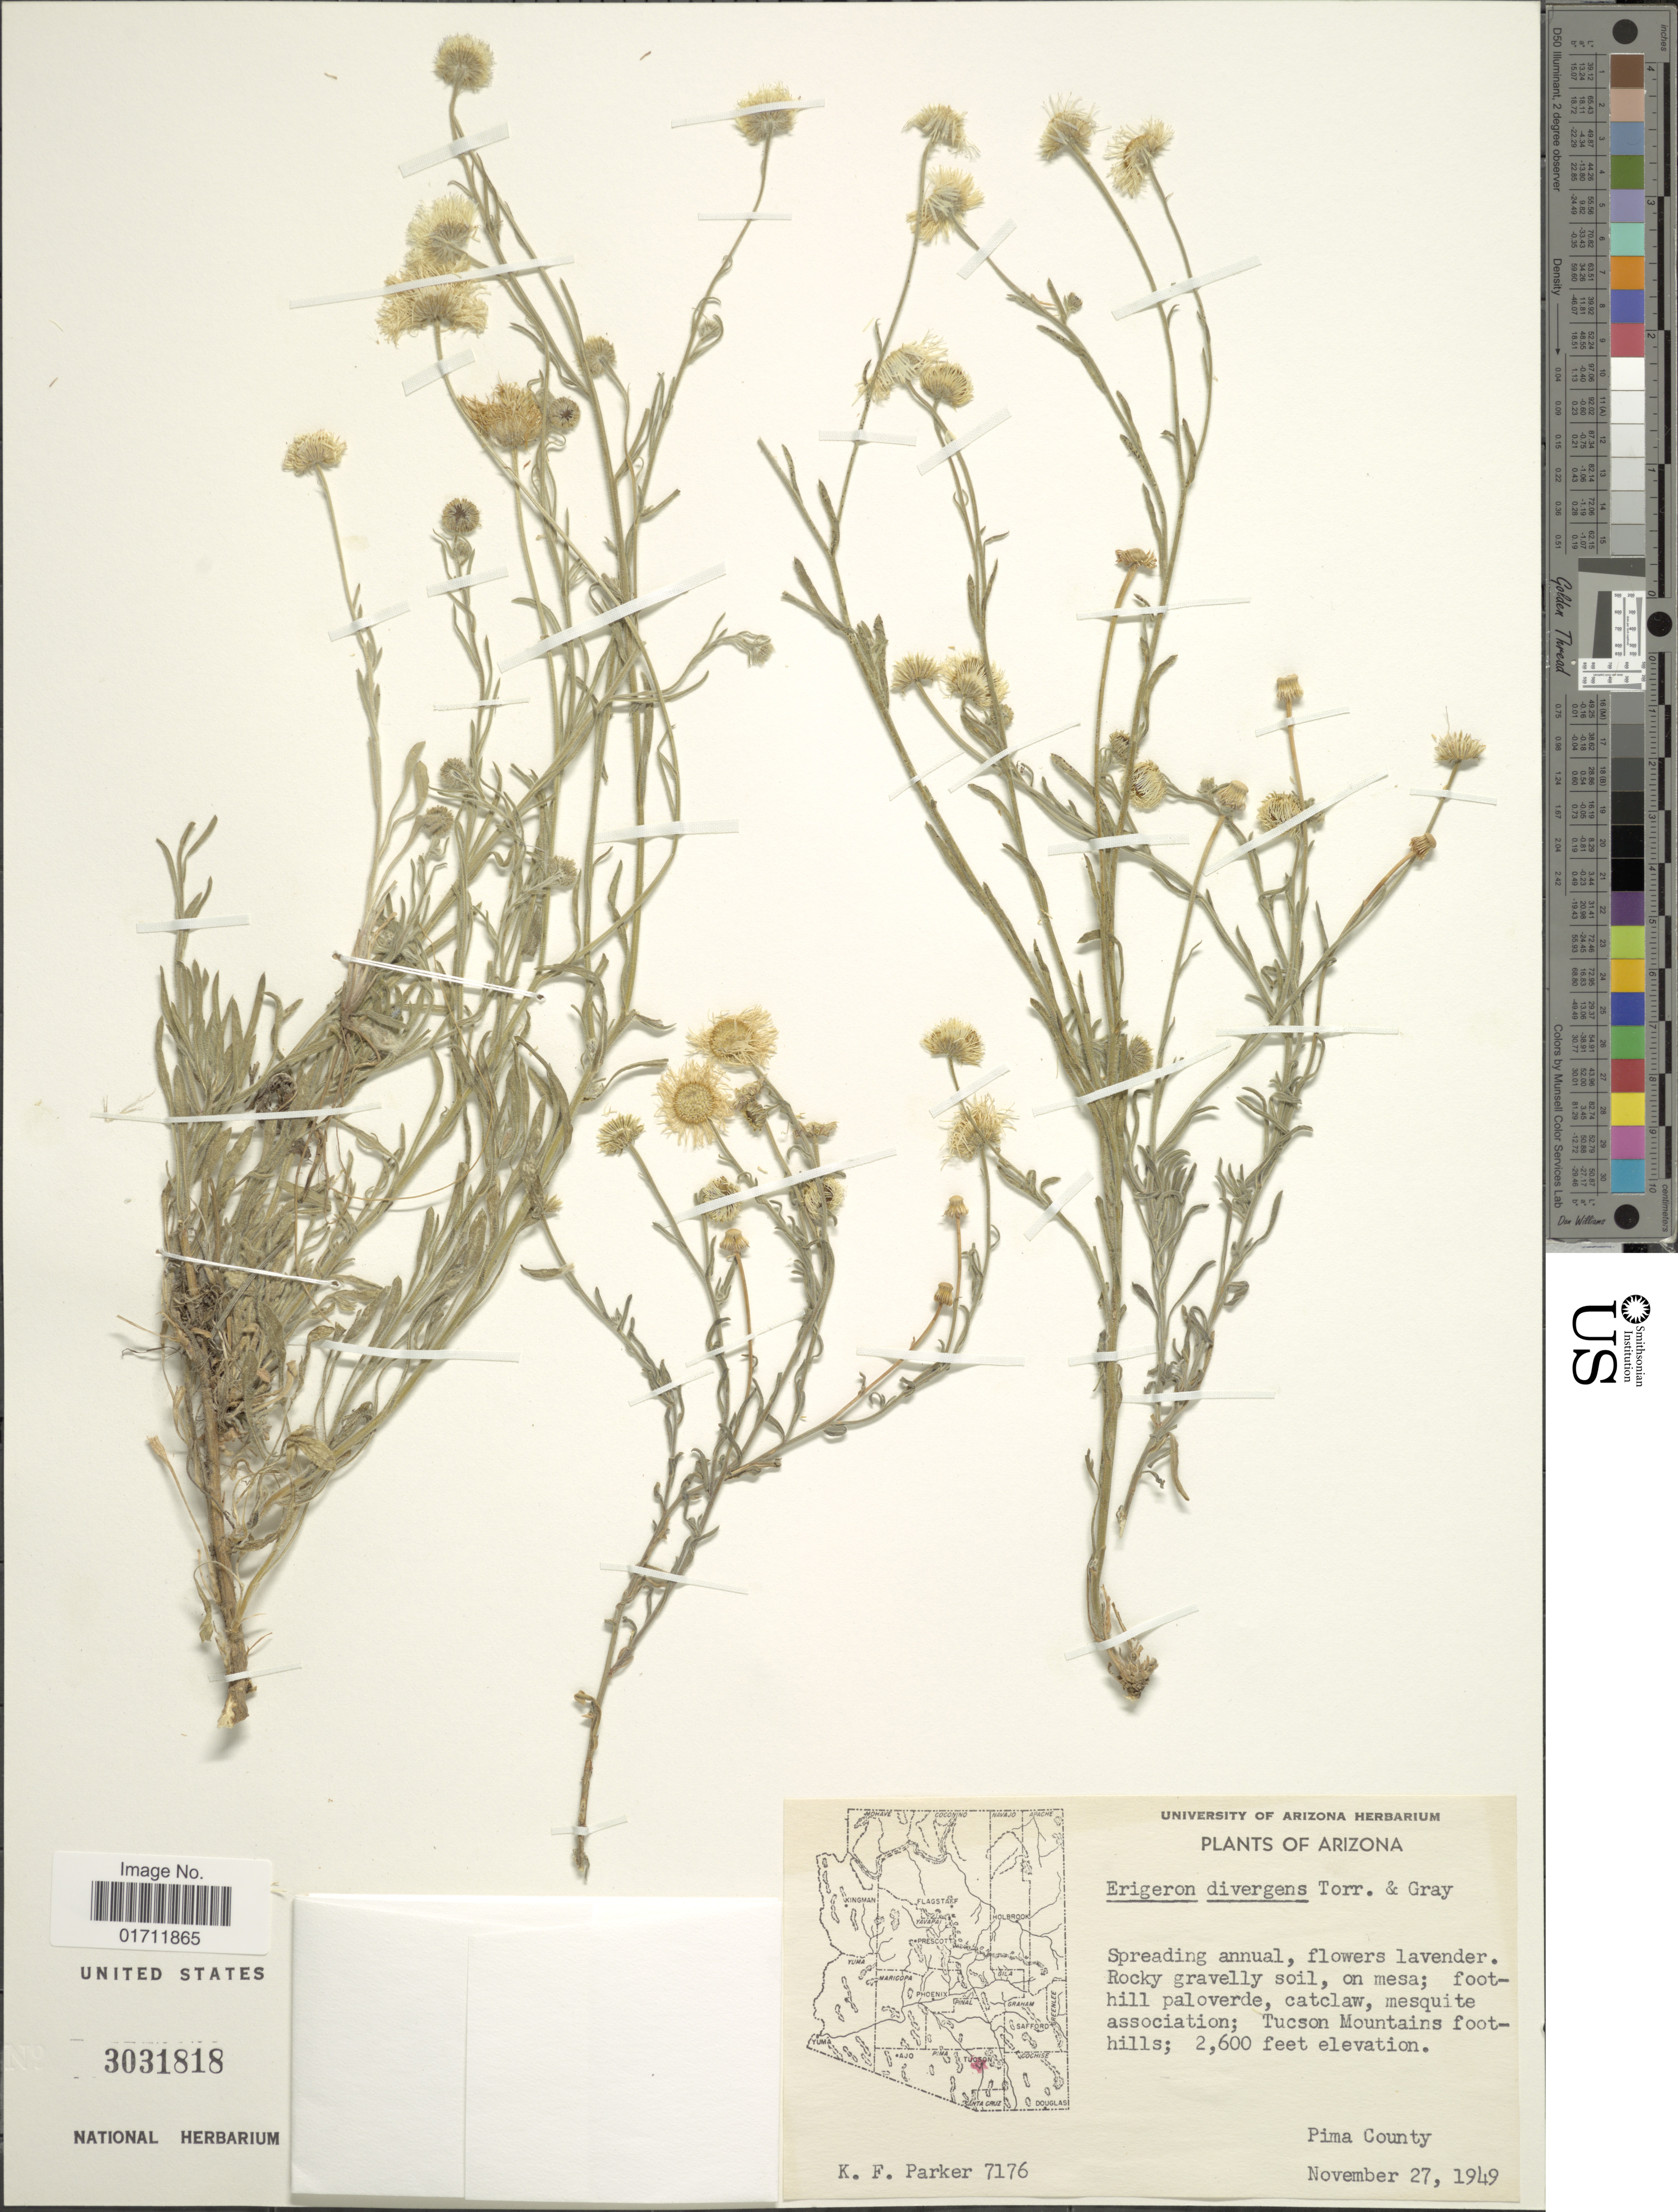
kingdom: Plantae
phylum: Tracheophyta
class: Magnoliopsida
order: Asterales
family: Asteraceae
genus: Erigeron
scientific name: Erigeron divergens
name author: Torr. & A. Gray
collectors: K. F. Parker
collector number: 7176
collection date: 1949-11-27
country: United States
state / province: Arizona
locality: Foothill paloverde, catclaw, mesquite association; Tucson Mountains foothills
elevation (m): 792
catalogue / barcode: US 3031818